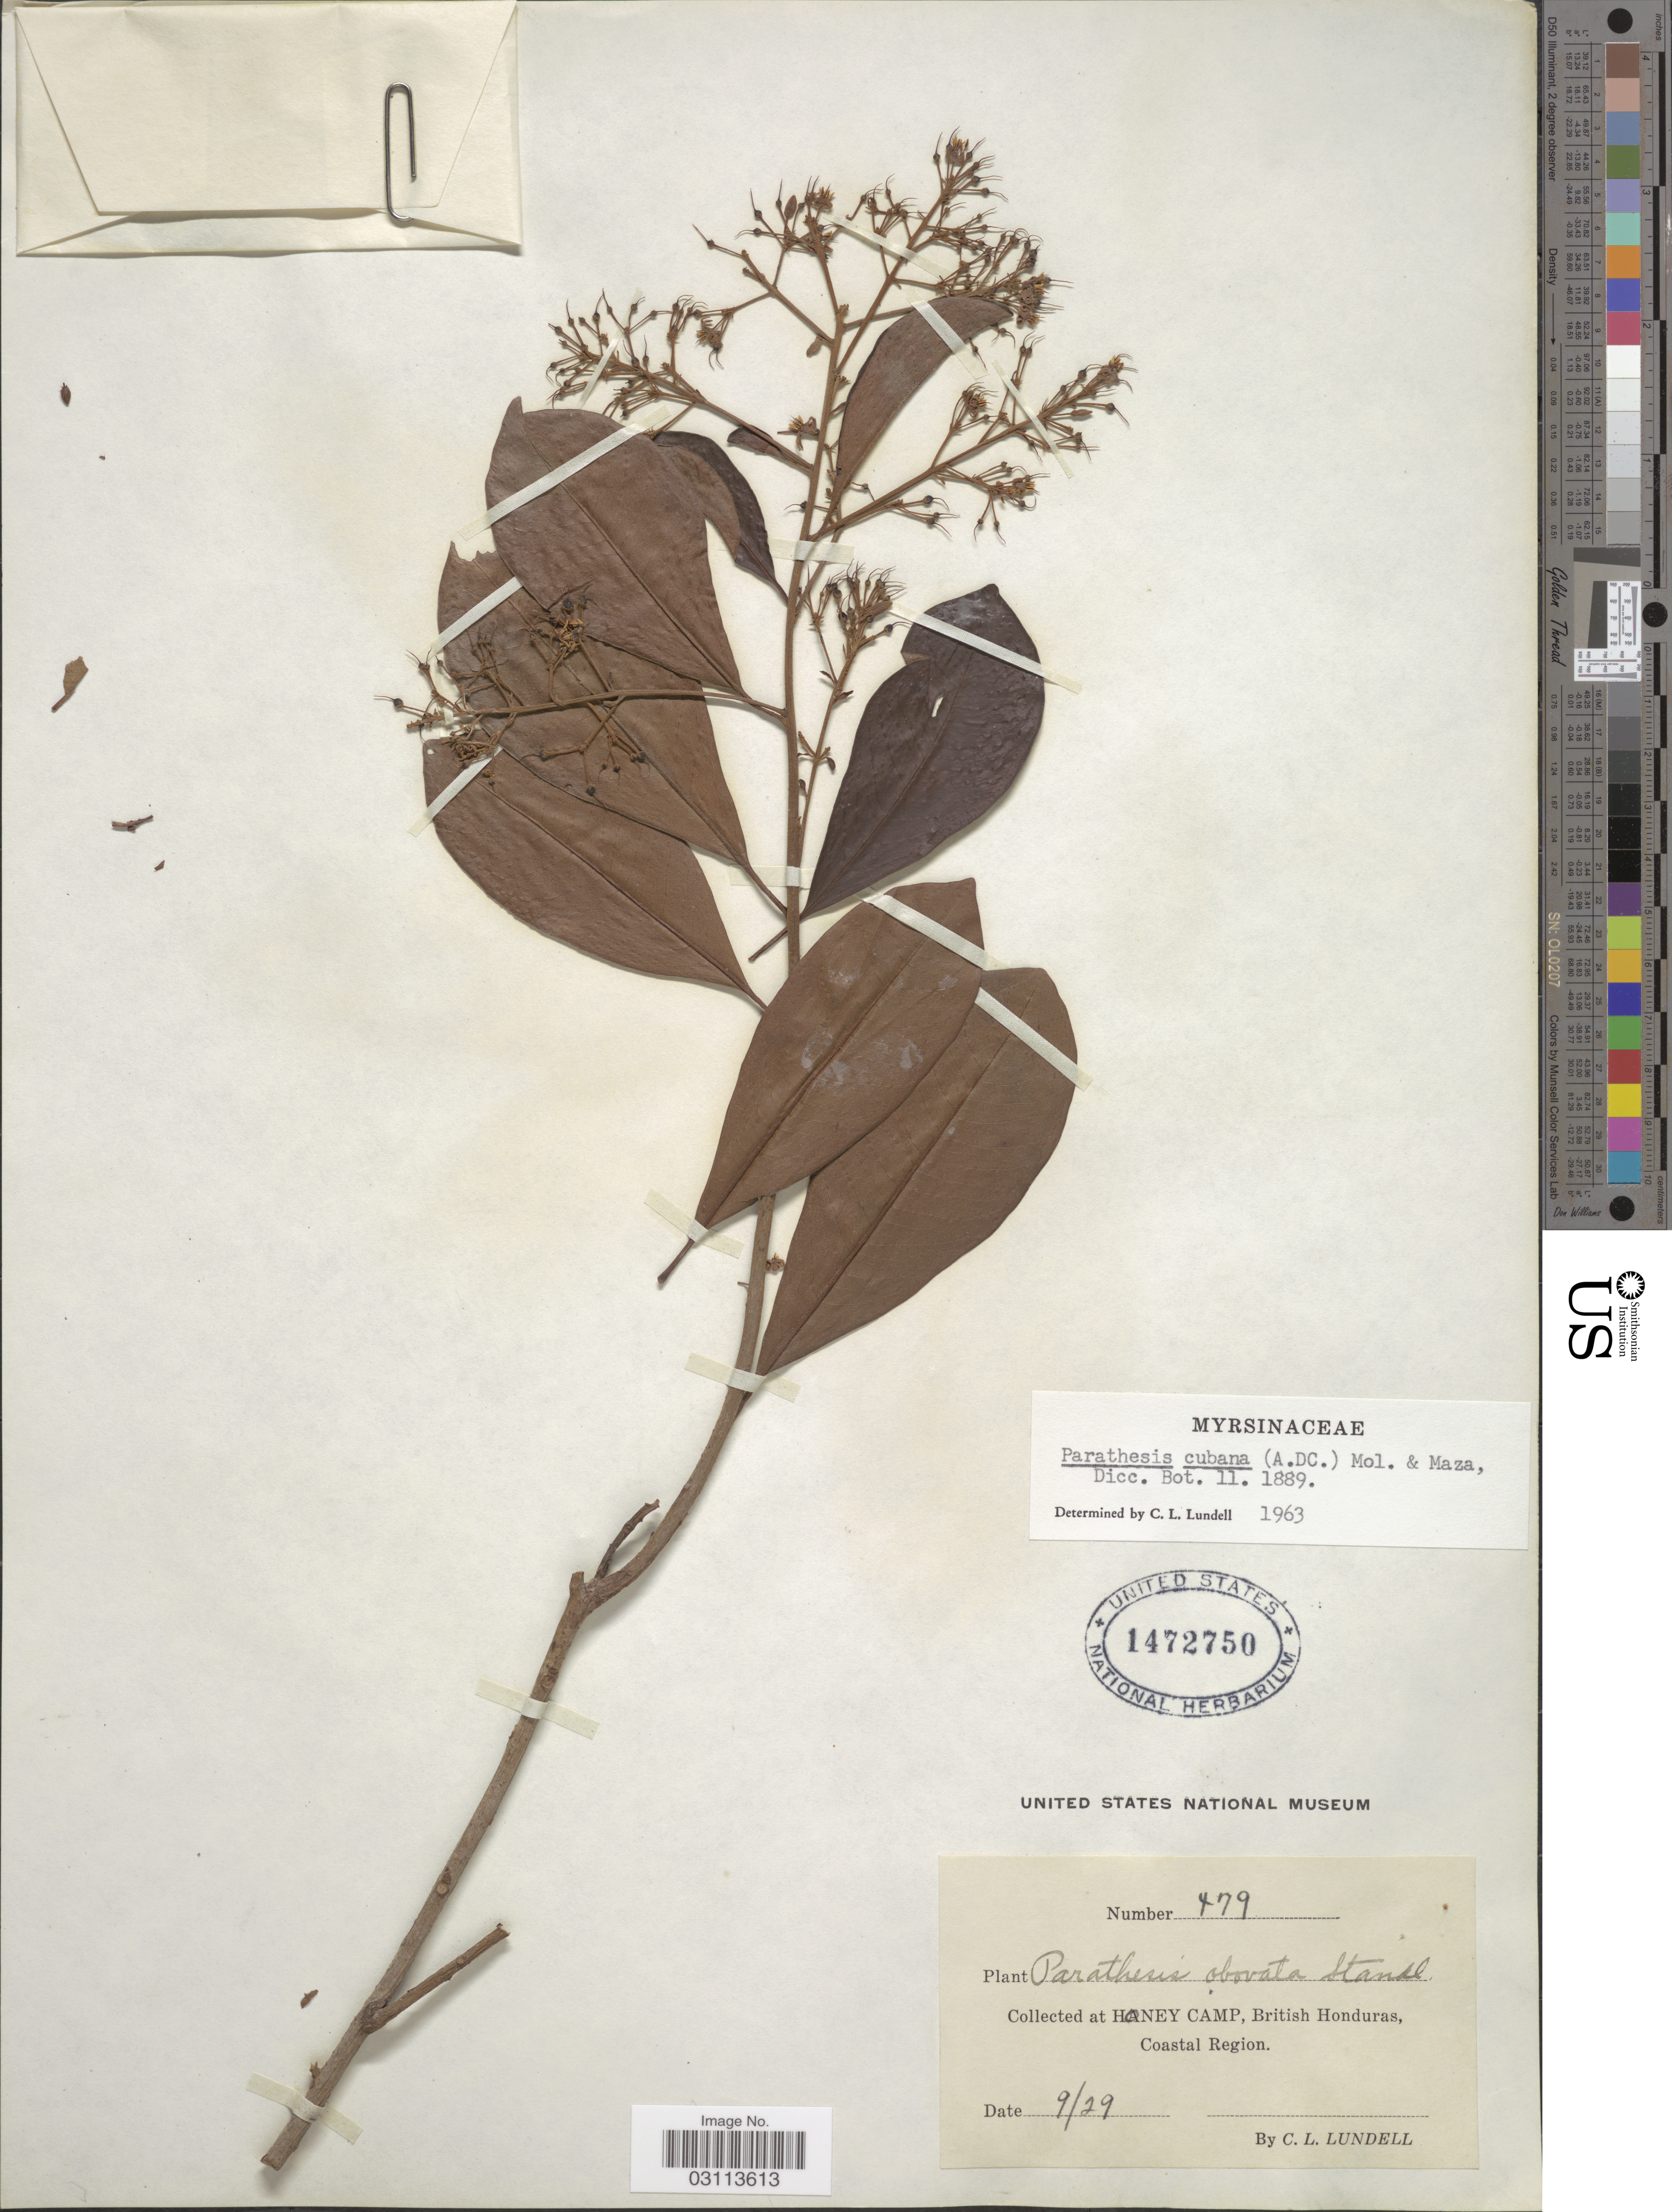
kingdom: Plantae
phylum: Tracheophyta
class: Magnoliopsida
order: Ericales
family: Primulaceae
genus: Parathesis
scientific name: Parathesis cubana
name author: (A. DC.) Molinet & M. Gómez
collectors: C. L. Lundell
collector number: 479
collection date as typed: Transcribed d/m/y: /9/29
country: Belize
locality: Collected at Honey Camp, British Honduras, Coastal Region.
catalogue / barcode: US 1472750